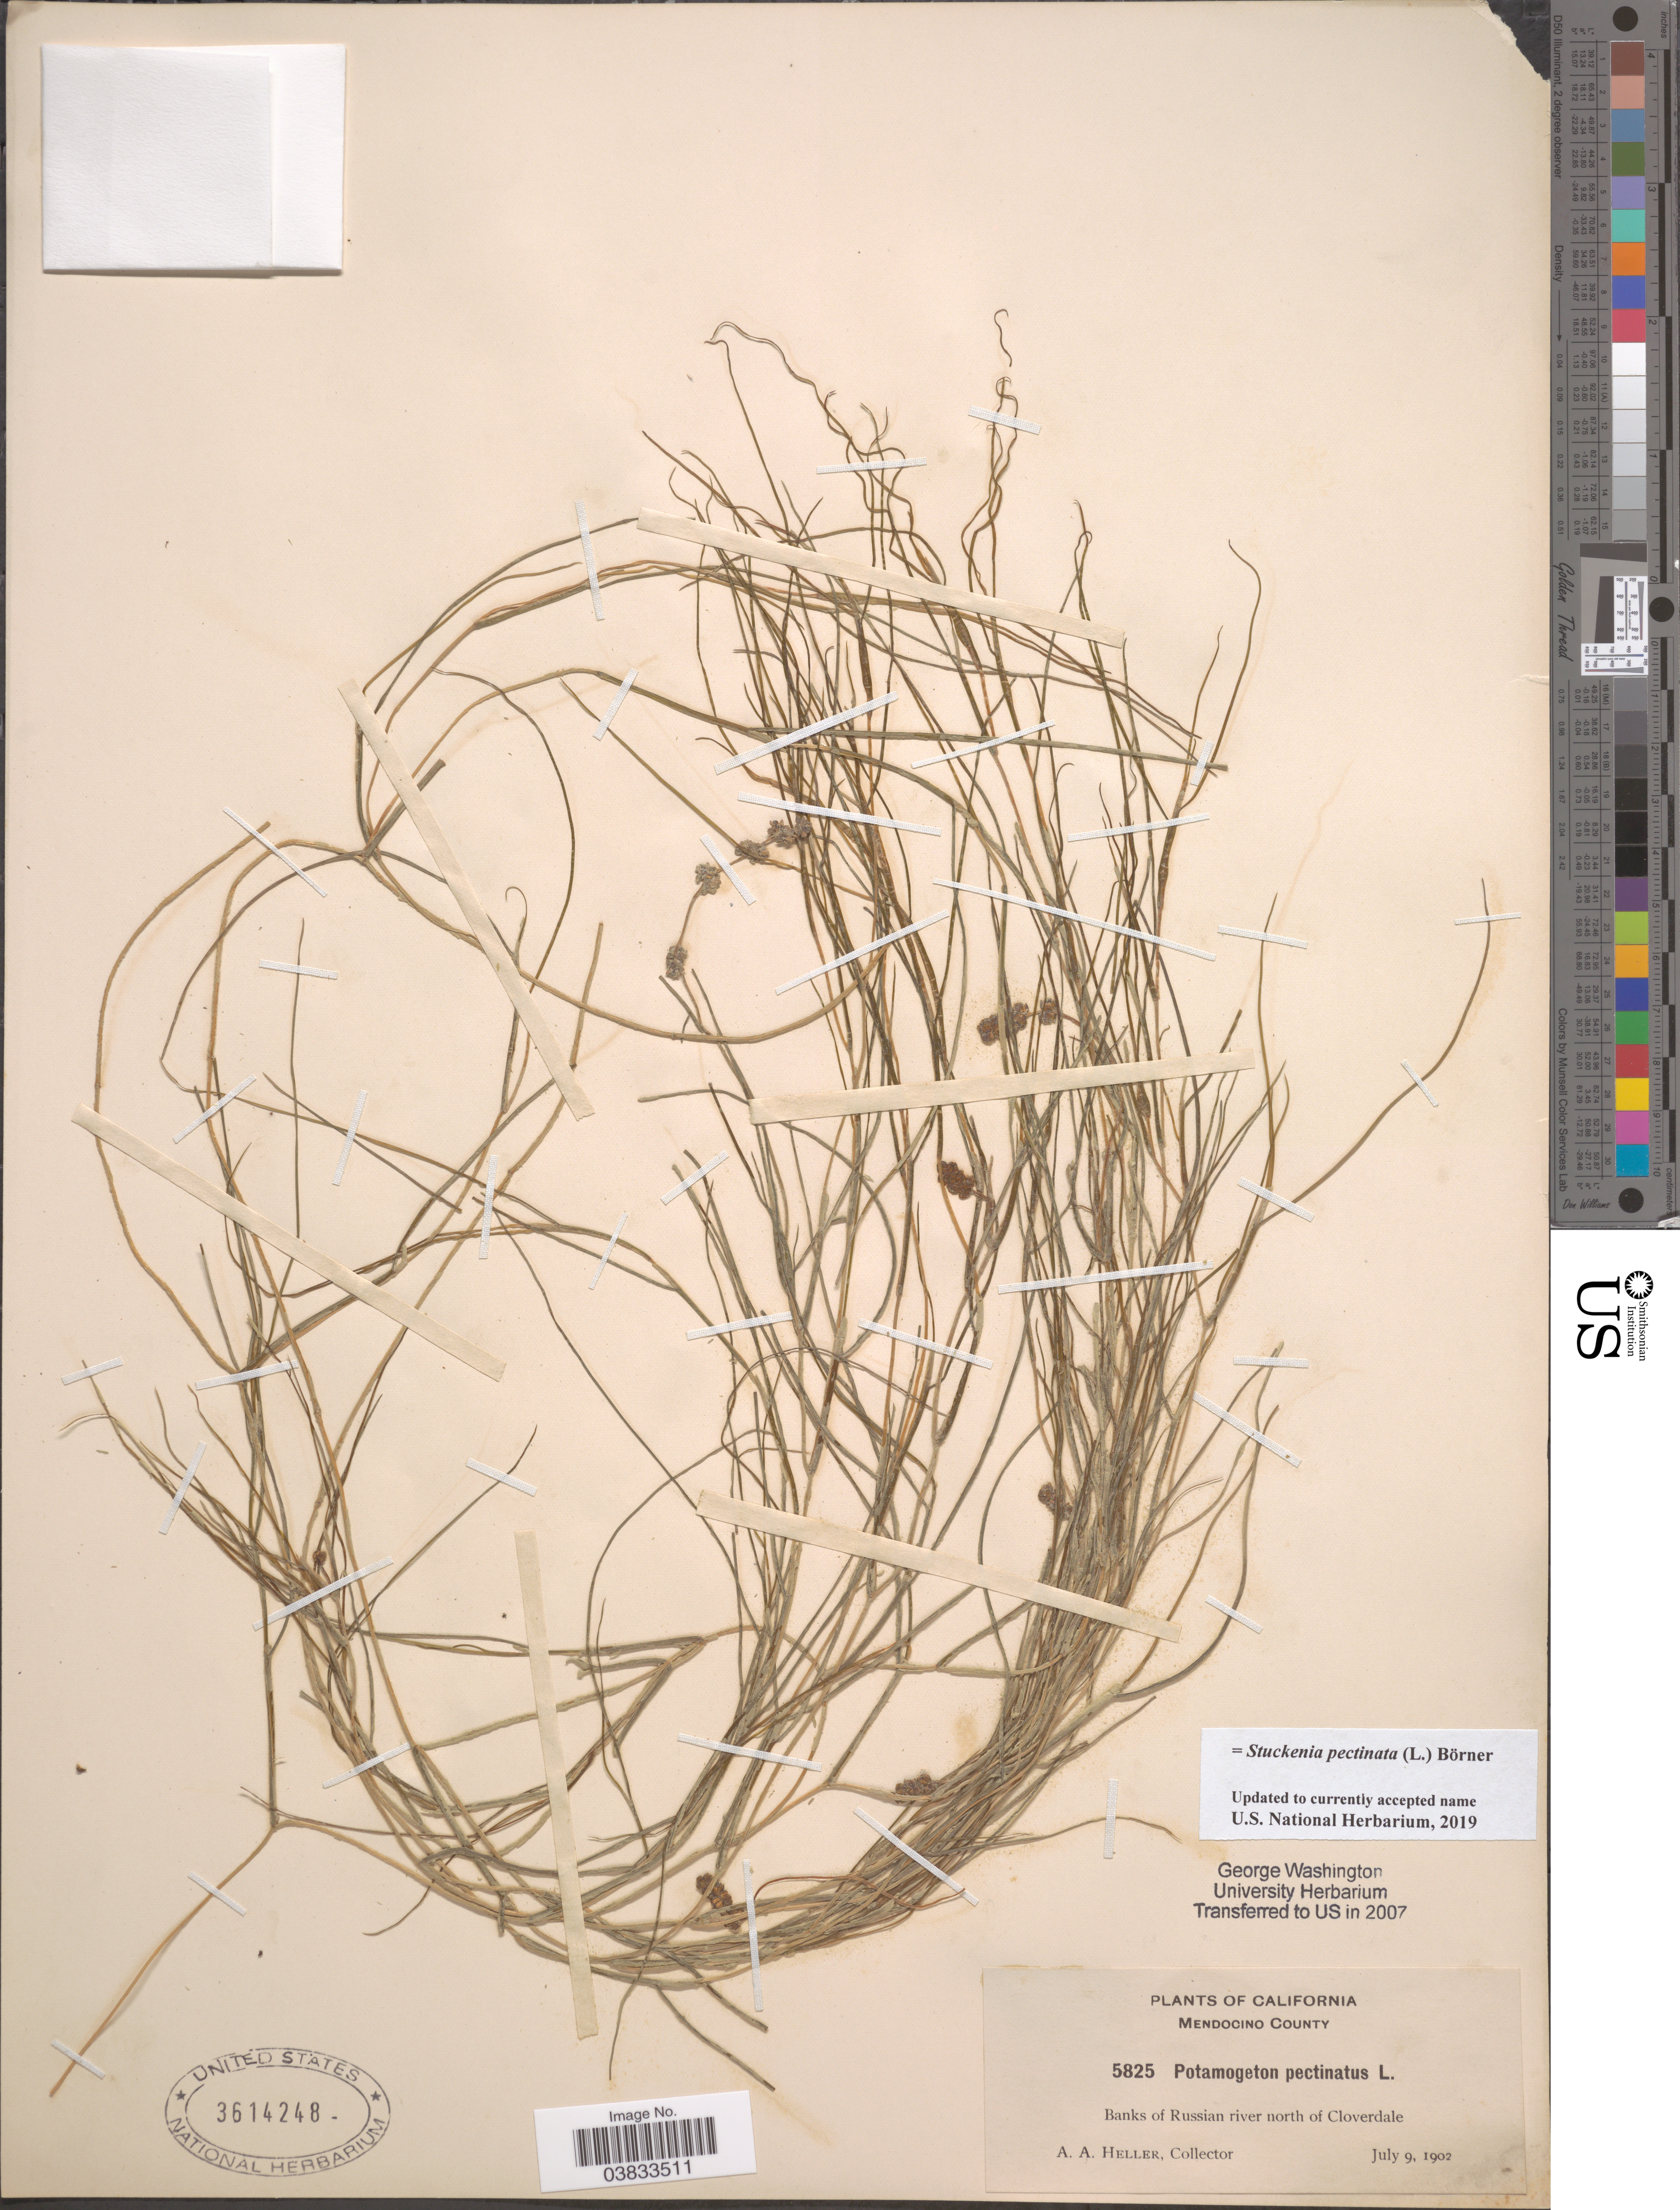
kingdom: Plantae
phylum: Tracheophyta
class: Liliopsida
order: Alismatales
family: Potamogetonaceae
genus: Stuckenia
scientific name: Stuckenia pectinata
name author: (L.) Börner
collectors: A. A. Heller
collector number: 5825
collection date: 1902-07-09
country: United States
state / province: California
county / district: Mendocino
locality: Mendocino County. Banks of Russian river north of Cloverdale.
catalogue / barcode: US 3614248